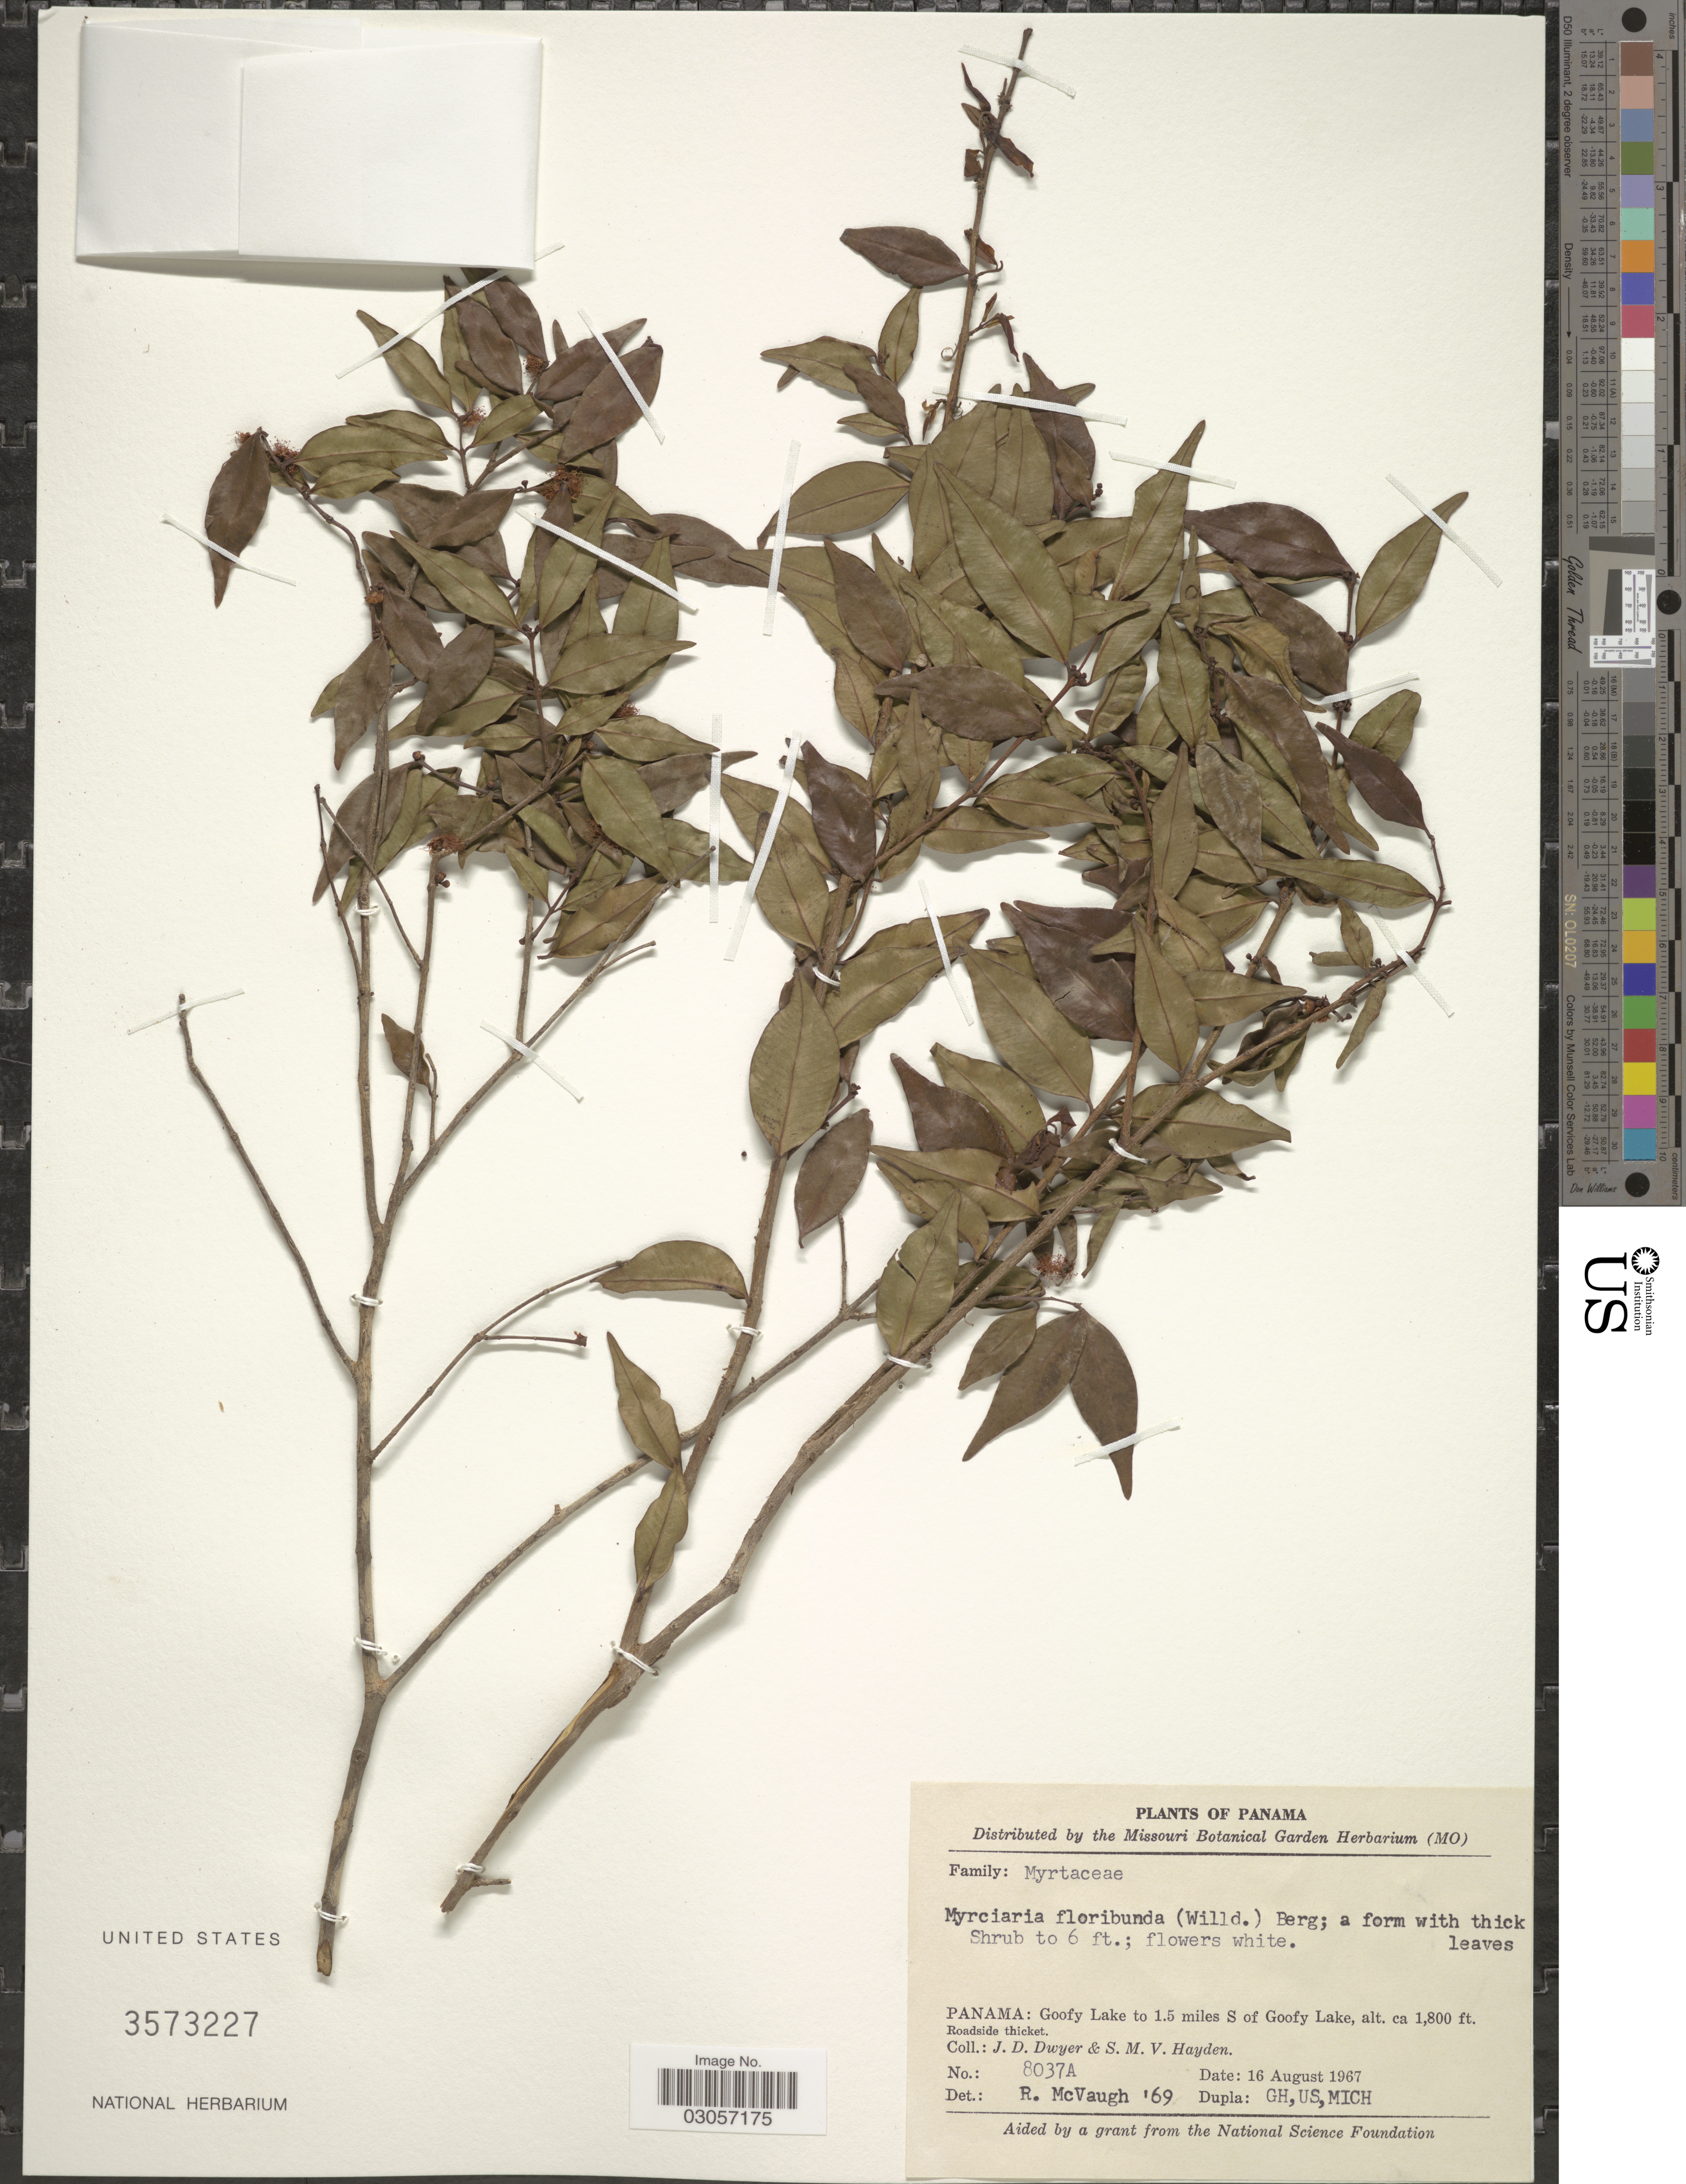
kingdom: Plantae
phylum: Tracheophyta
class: Magnoliopsida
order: Myrtales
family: Myrtaceae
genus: Myrciaria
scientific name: Myrciaria floribunda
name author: (H. West ex Willd.) O. Berg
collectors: J. D. Dwyer & S. M. Hayden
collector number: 8037A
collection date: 1967-08-16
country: Panama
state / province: Panamá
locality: Panama: Goofy Lake to 1.5 miles S of Goofy Lake.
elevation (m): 549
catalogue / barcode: US 3573227